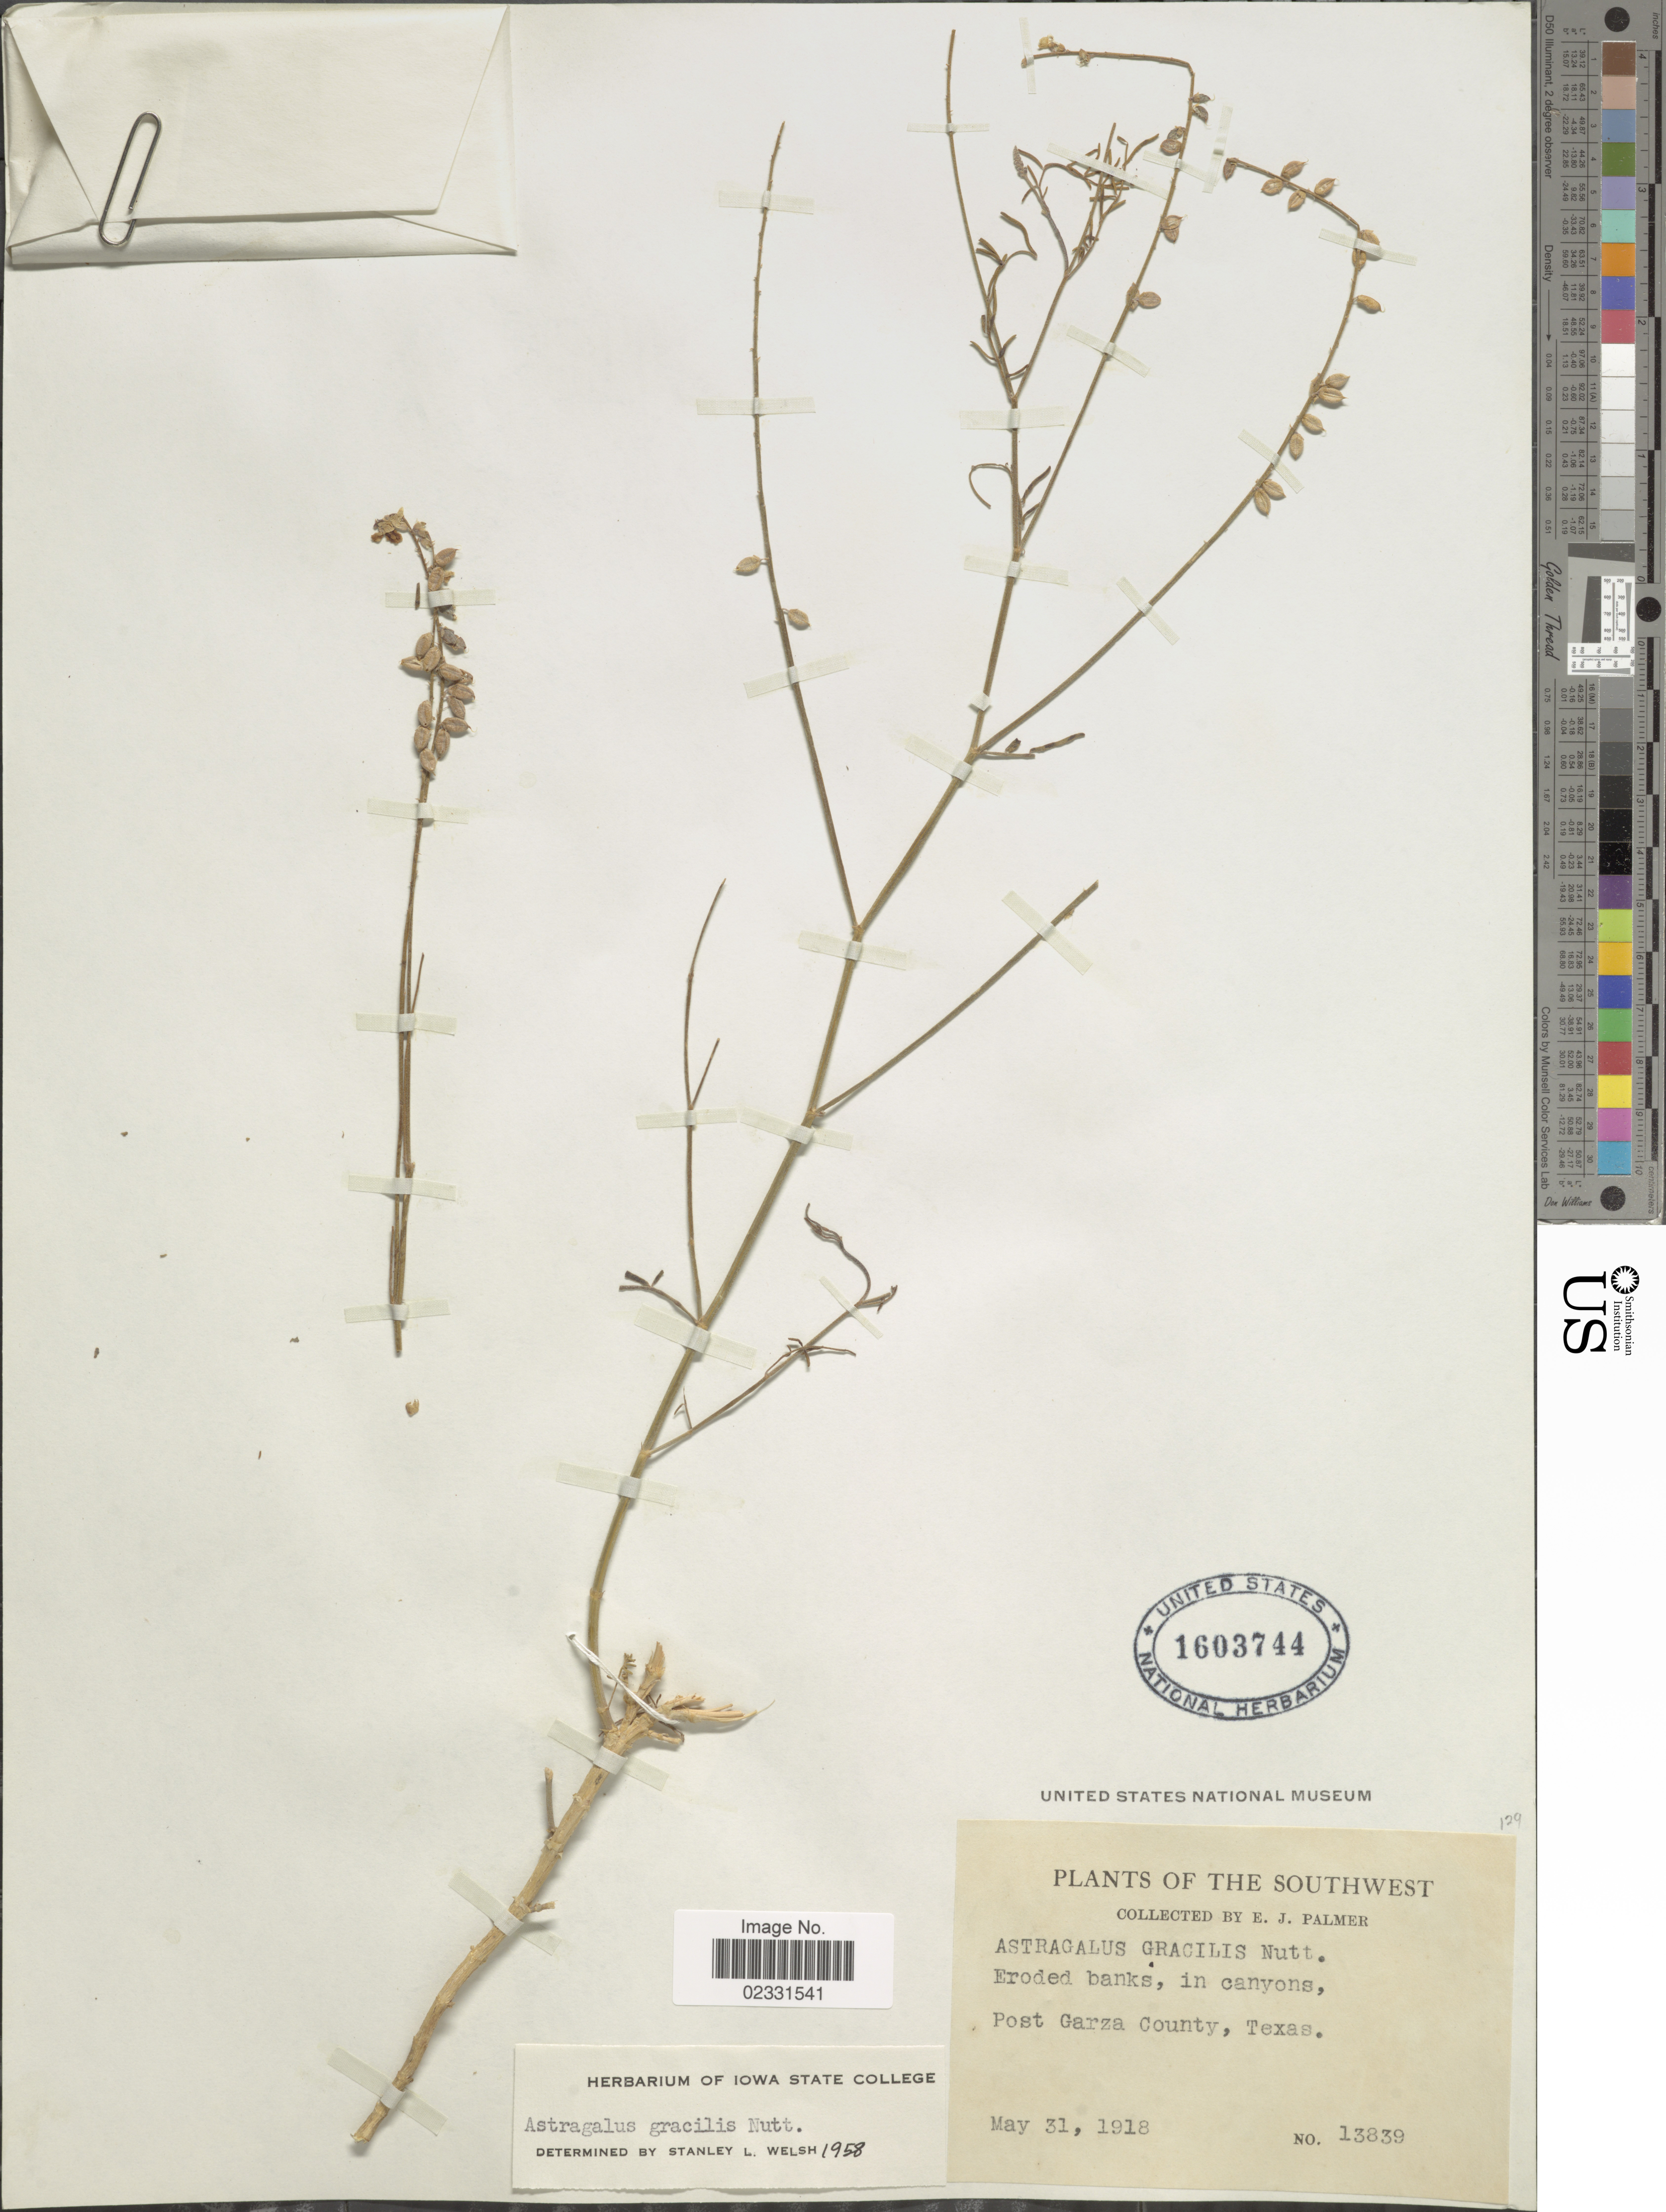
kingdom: Plantae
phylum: Tracheophyta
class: Magnoliopsida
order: Fabales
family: Fabaceae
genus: Astragalus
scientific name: Astragalus gracilis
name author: Nutt.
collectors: E. J. Palmer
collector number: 13839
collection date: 1918-05-31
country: United States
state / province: Texas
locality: The Southwest, Post Garza County, Texas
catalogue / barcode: US 1603744